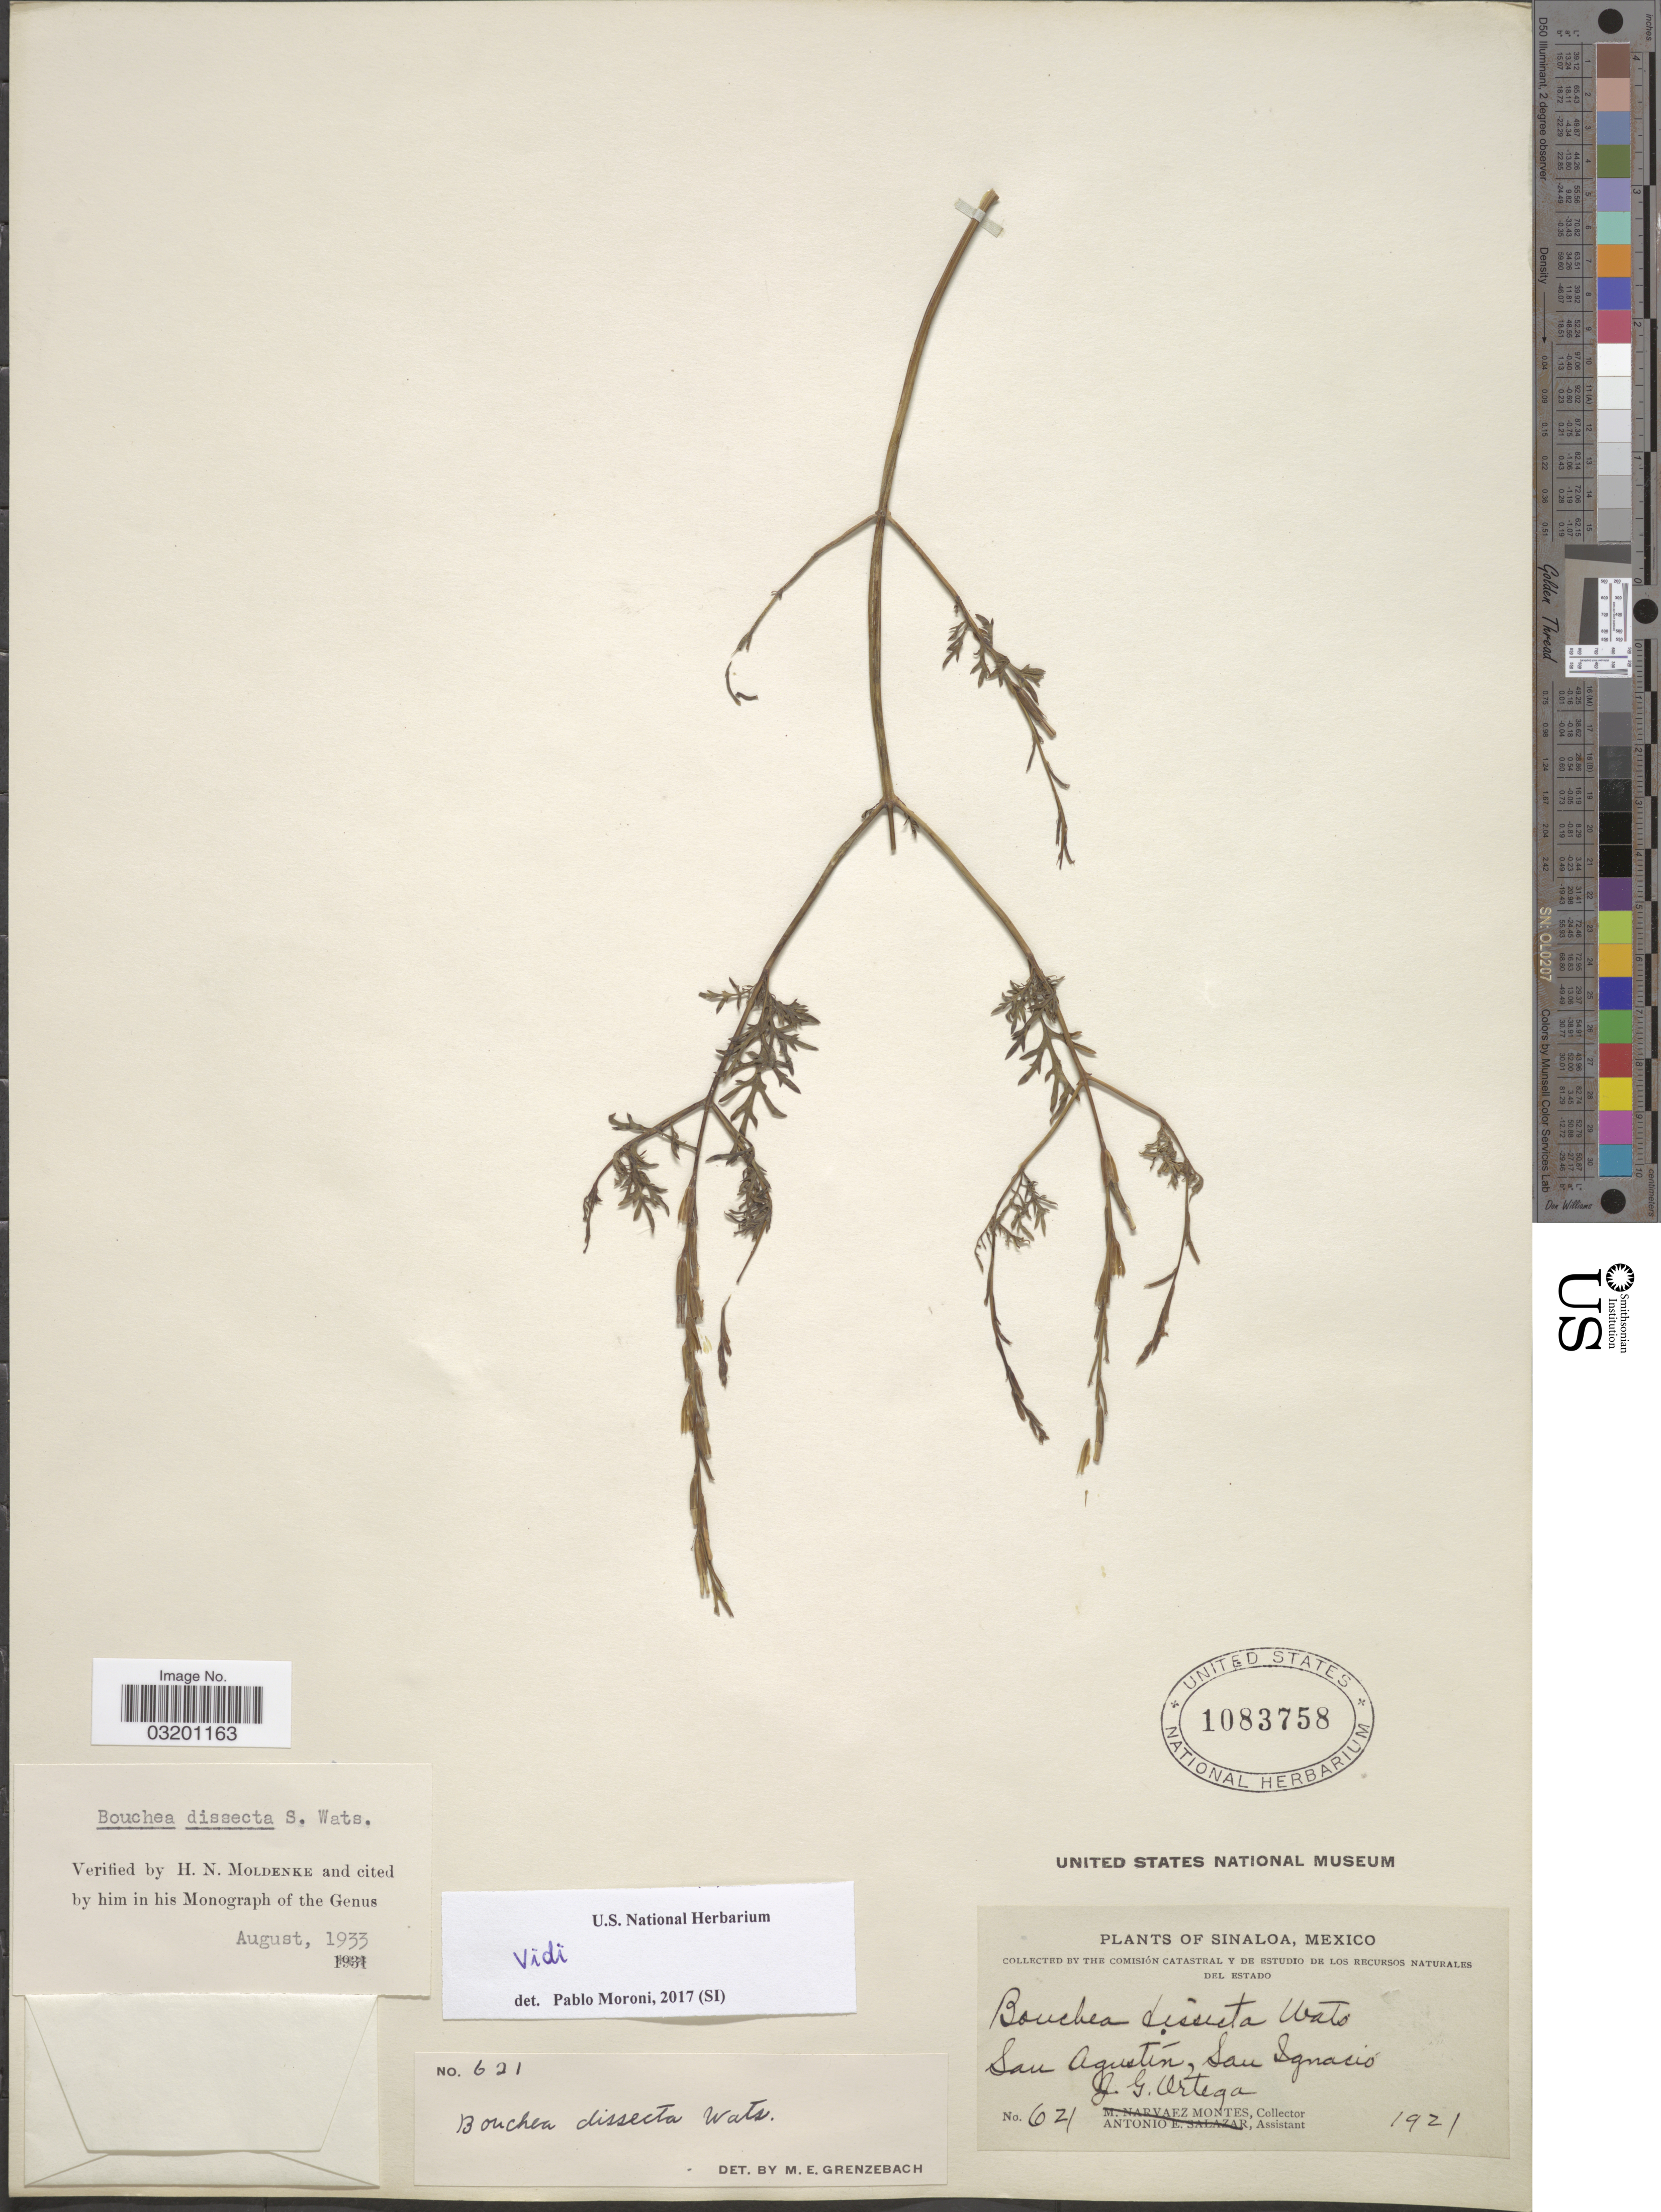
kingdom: Plantae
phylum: Tracheophyta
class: Magnoliopsida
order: Lamiales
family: Verbenaceae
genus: Bouchea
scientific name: Bouchea dissecta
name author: S. Watson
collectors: J. Ortega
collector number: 621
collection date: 1921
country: Mexico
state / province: Sinaloa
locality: San Agustín, San Ignacio.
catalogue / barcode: US 1083758